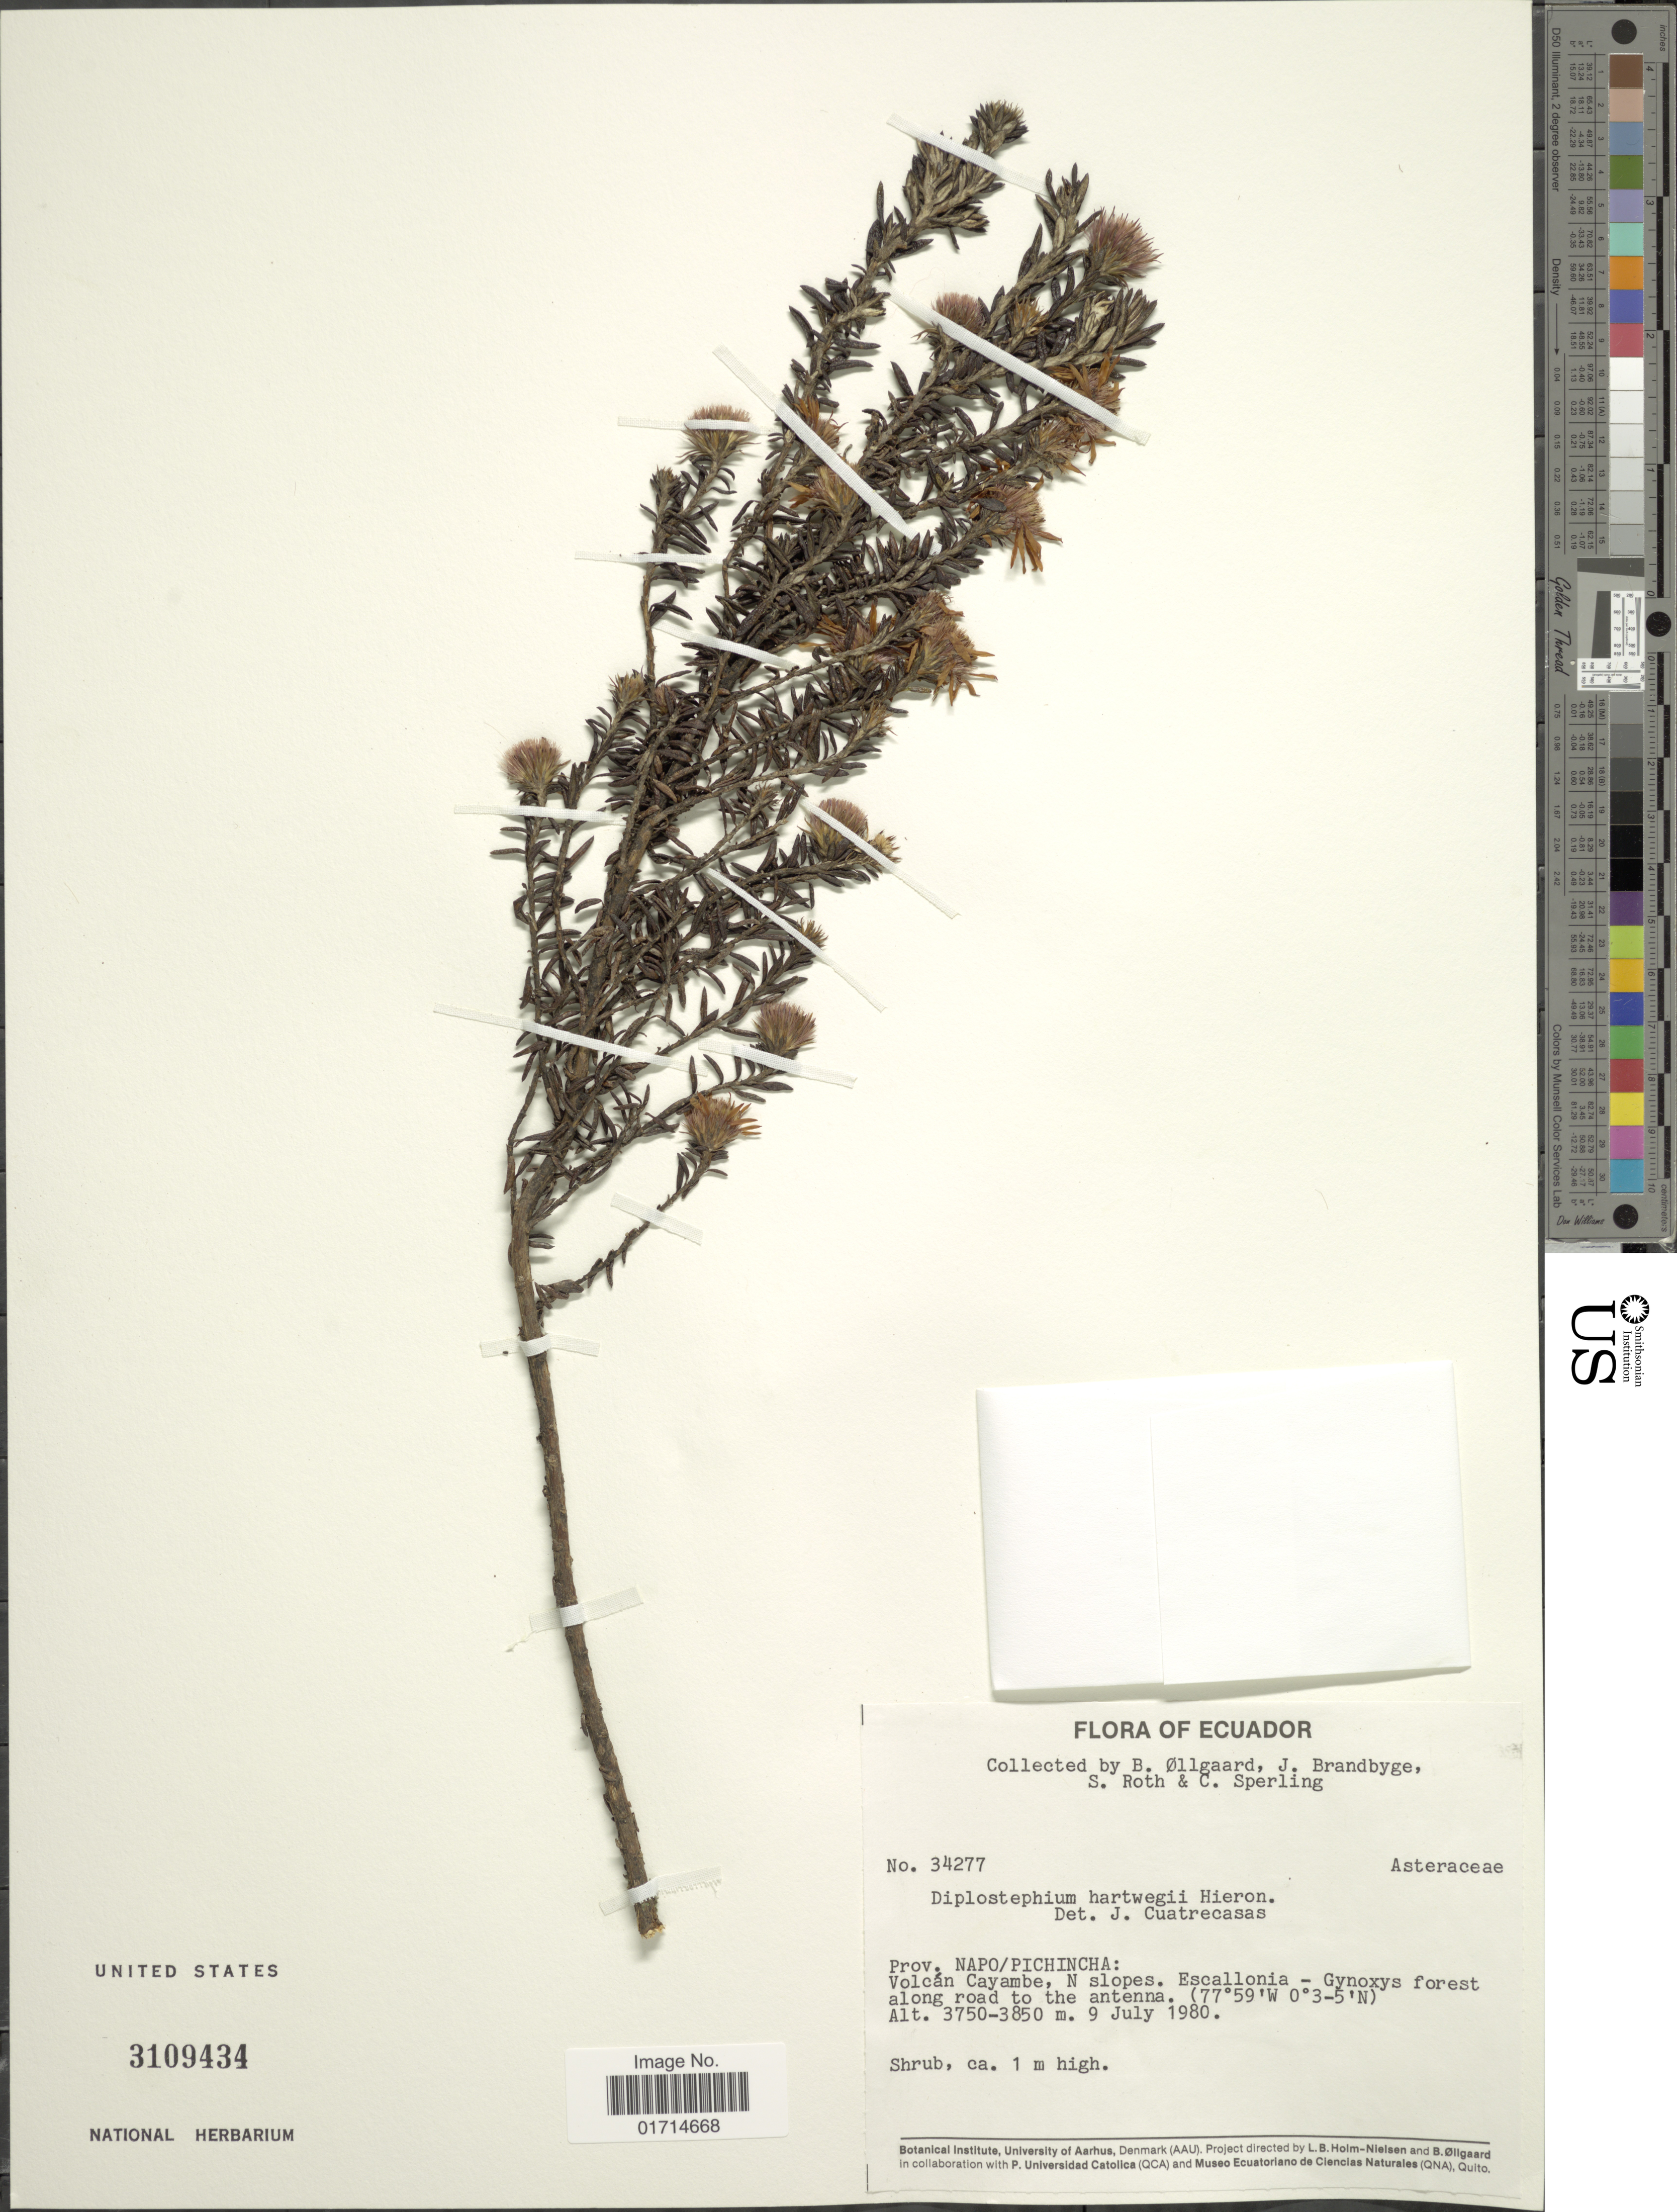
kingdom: Plantae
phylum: Tracheophyta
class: Magnoliopsida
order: Asterales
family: Asteraceae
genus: Diplostephium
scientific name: Diplostephium hartwegii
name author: Hieron.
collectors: B. Øllgaard, J. Brandbyge, S. Roth & C. Sperling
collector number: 34277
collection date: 1980-07-09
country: Ecuador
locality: Prov. Napo/Pichincha, Volcan Cayambe, N slopes, Escallonia- Gynoxys forest along road to the antenna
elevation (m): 3750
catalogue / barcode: US 3109434